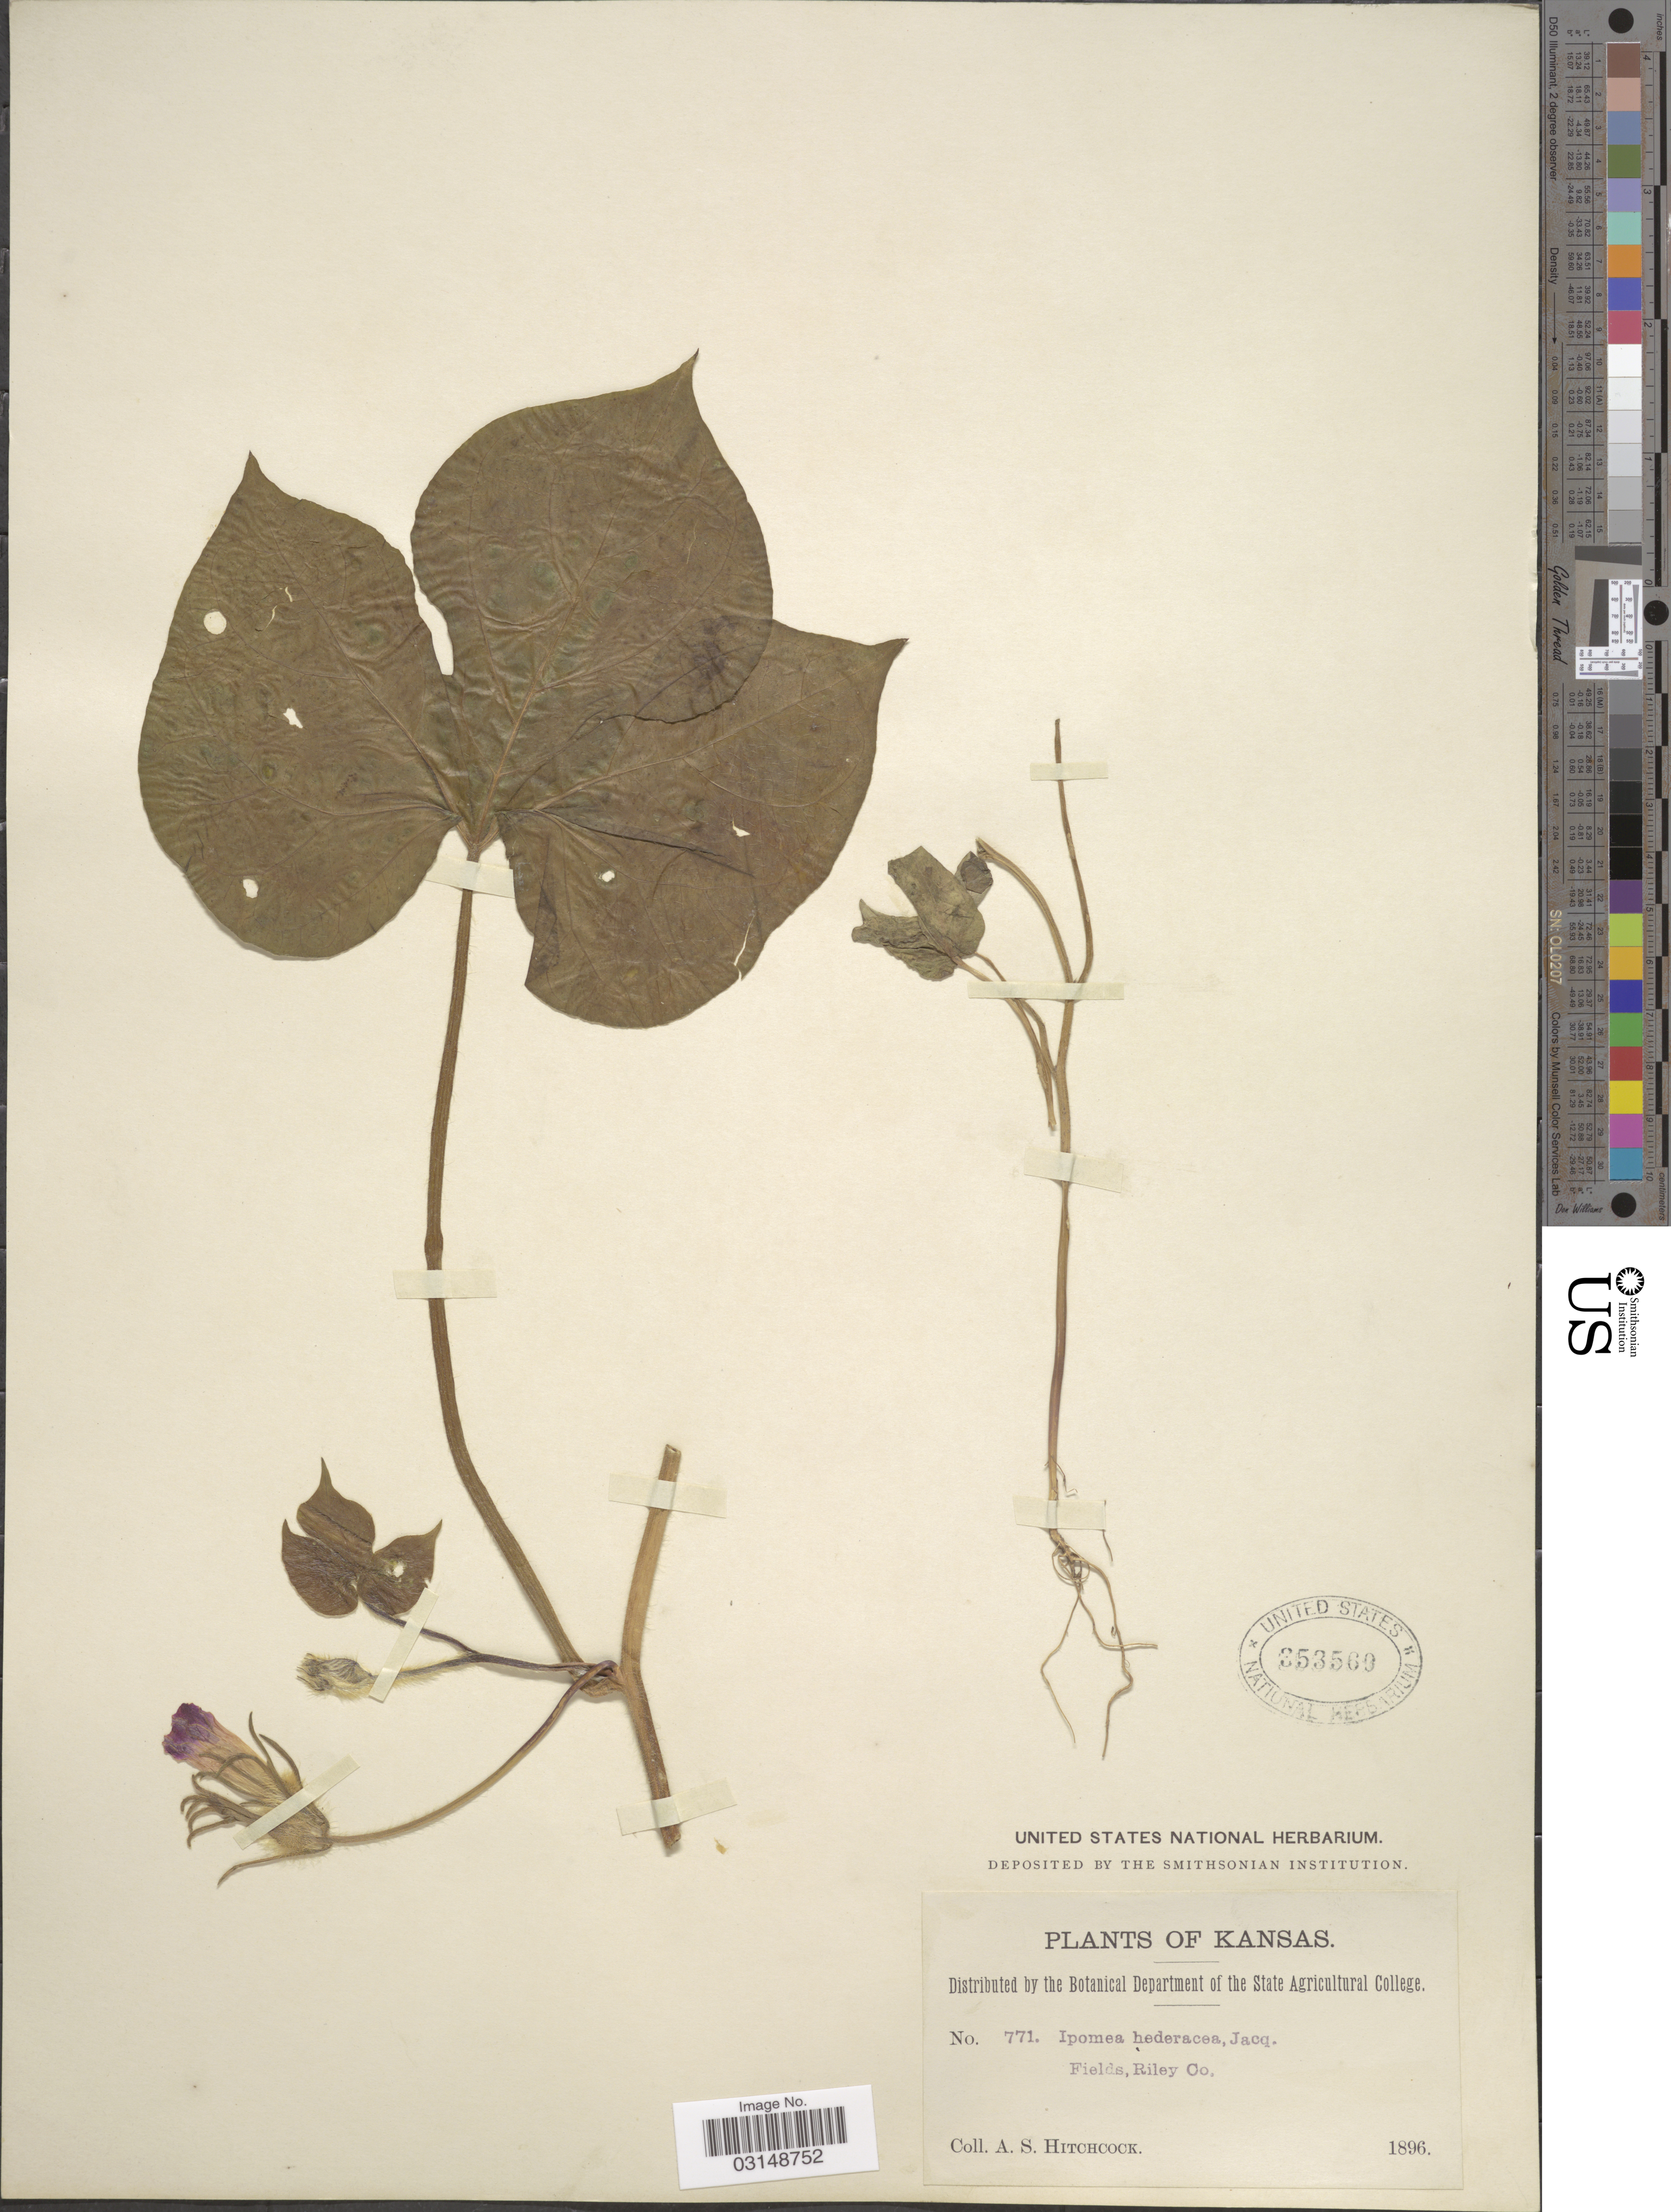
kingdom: Plantae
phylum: Tracheophyta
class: Magnoliopsida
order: Solanales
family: Convolvulaceae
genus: Ipomoea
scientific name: Ipomoea hederacea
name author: Jacq.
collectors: A. S. Hitchcock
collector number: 771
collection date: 1896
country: United States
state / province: Kansas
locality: Riley Co.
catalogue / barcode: US 353560